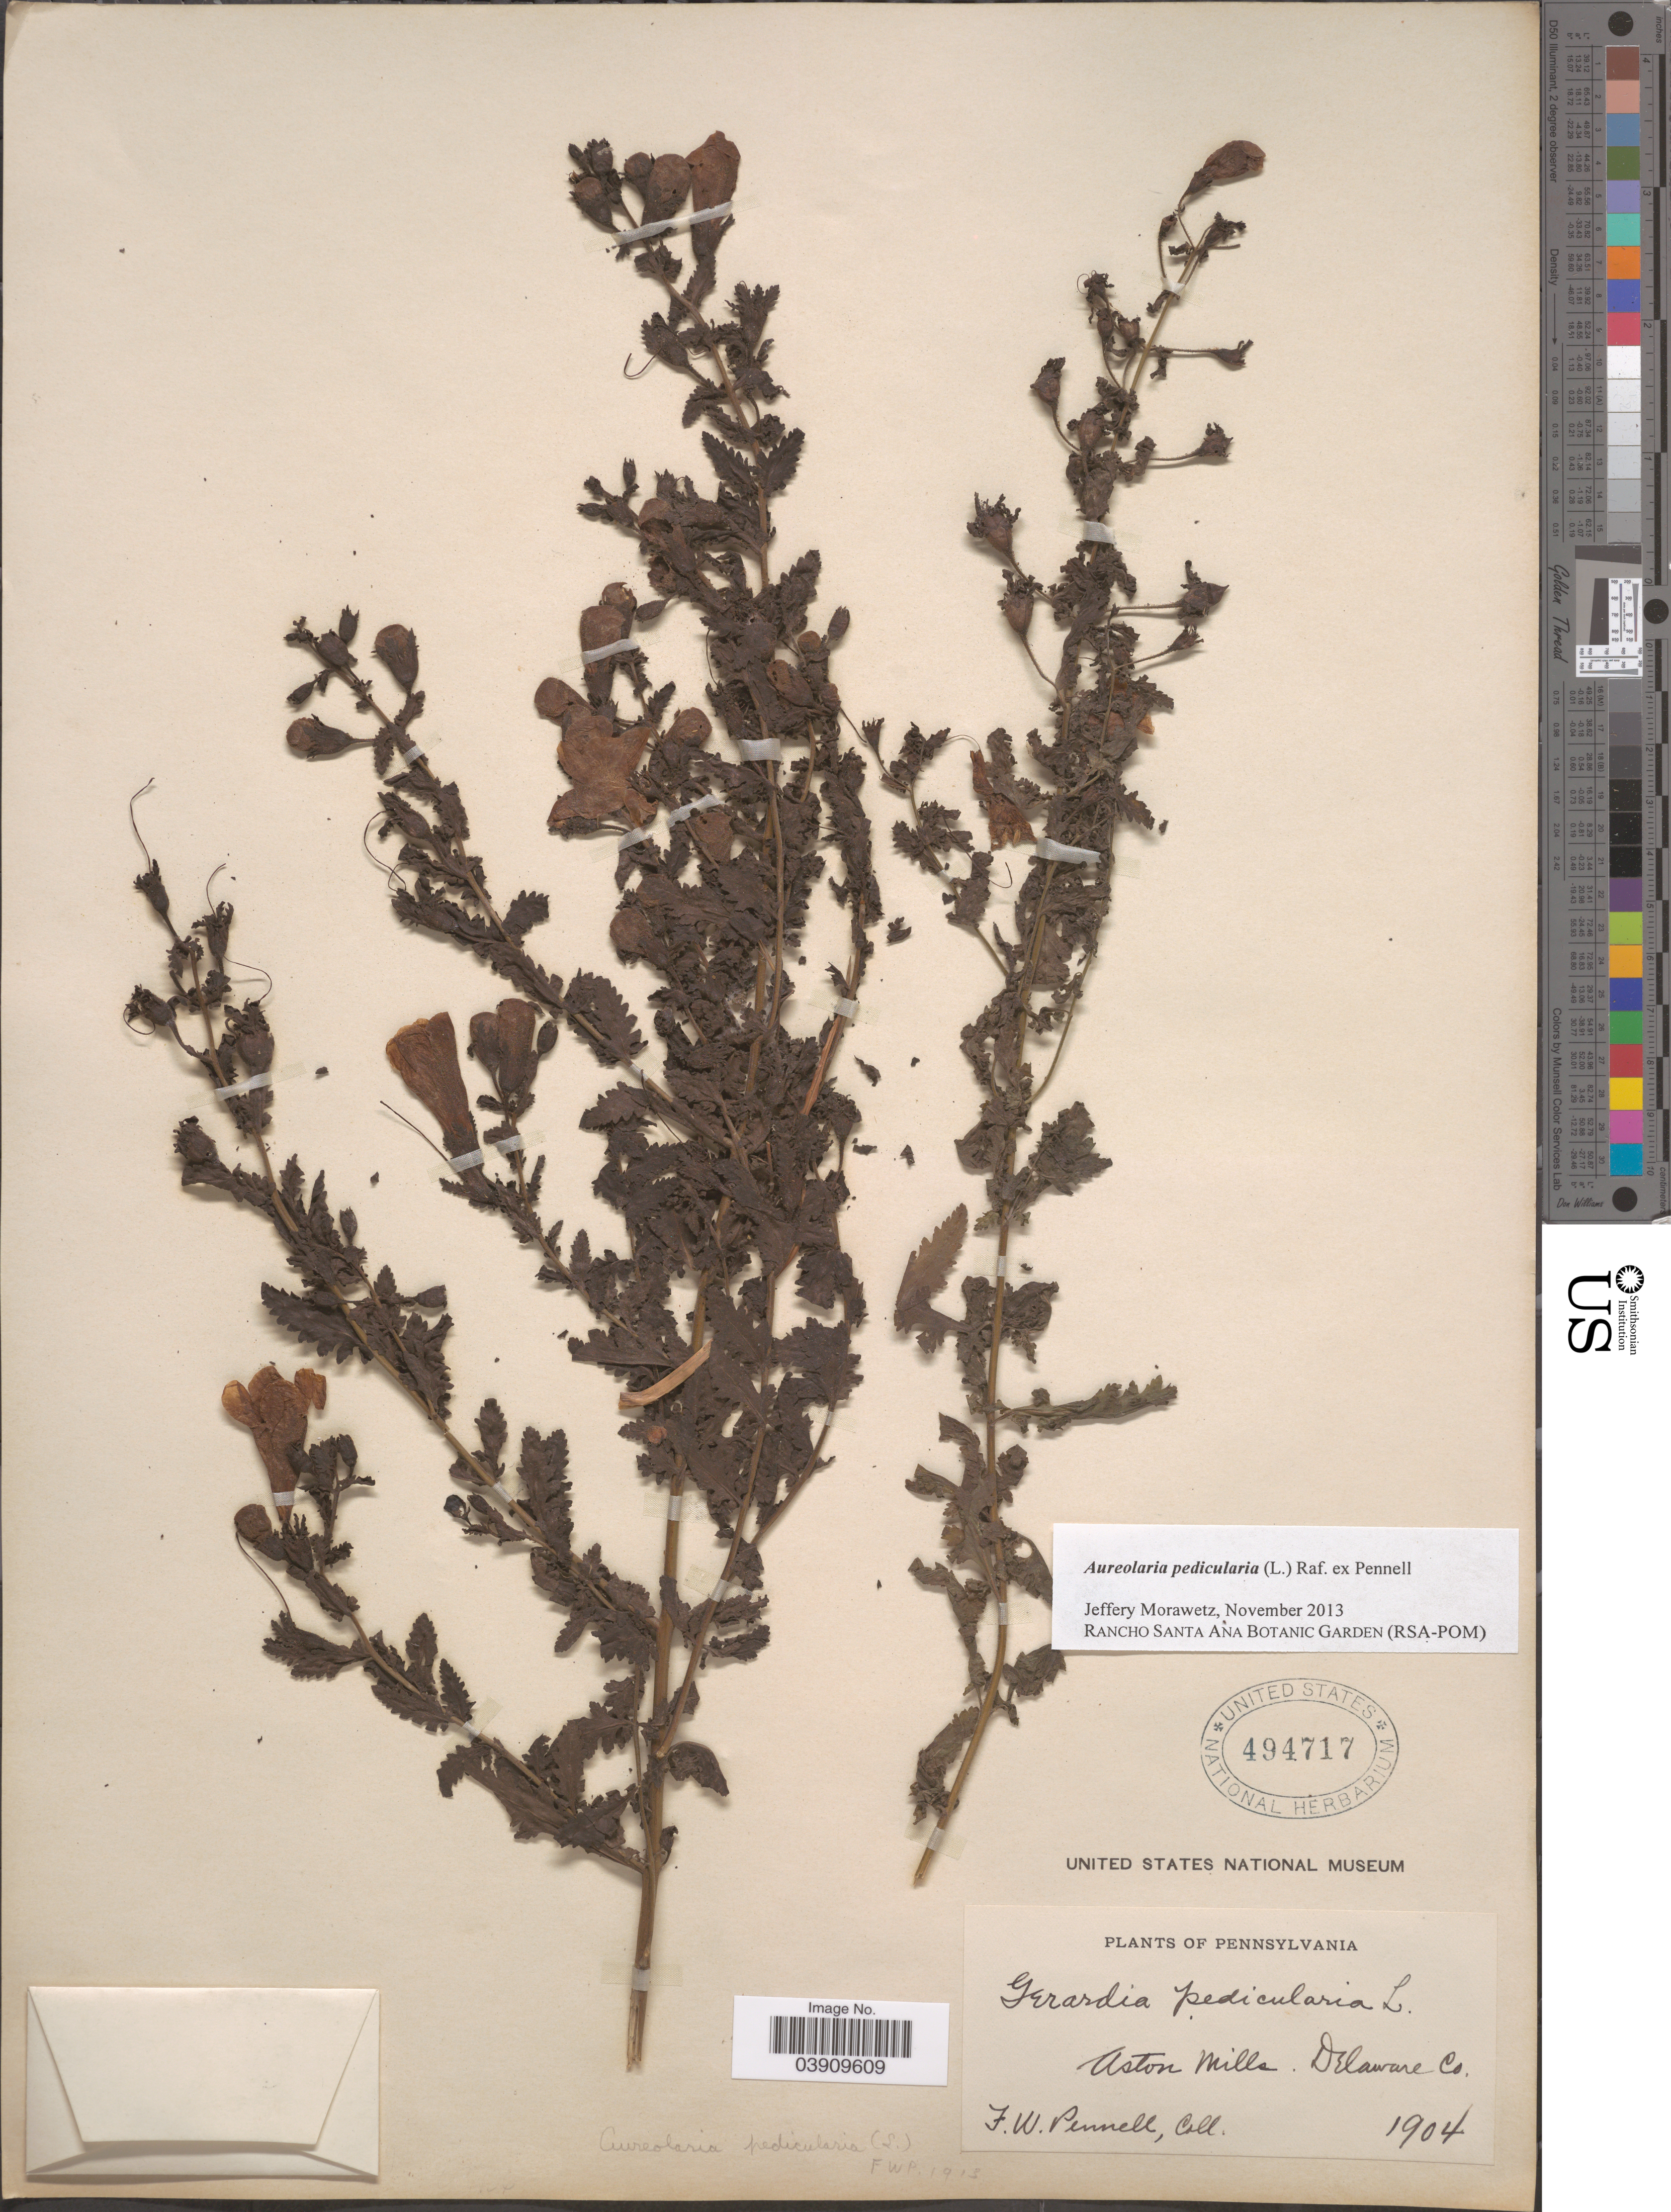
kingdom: Plantae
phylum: Tracheophyta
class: Magnoliopsida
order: Lamiales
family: Orobanchaceae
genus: Aureolaria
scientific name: Aureolaria pedicularia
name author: (L.) Raf. ex Farw.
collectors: F. W. Pennell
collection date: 1904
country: United States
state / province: Pennsylvania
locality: Aston Mills. Delaware Co.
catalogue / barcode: US 494717